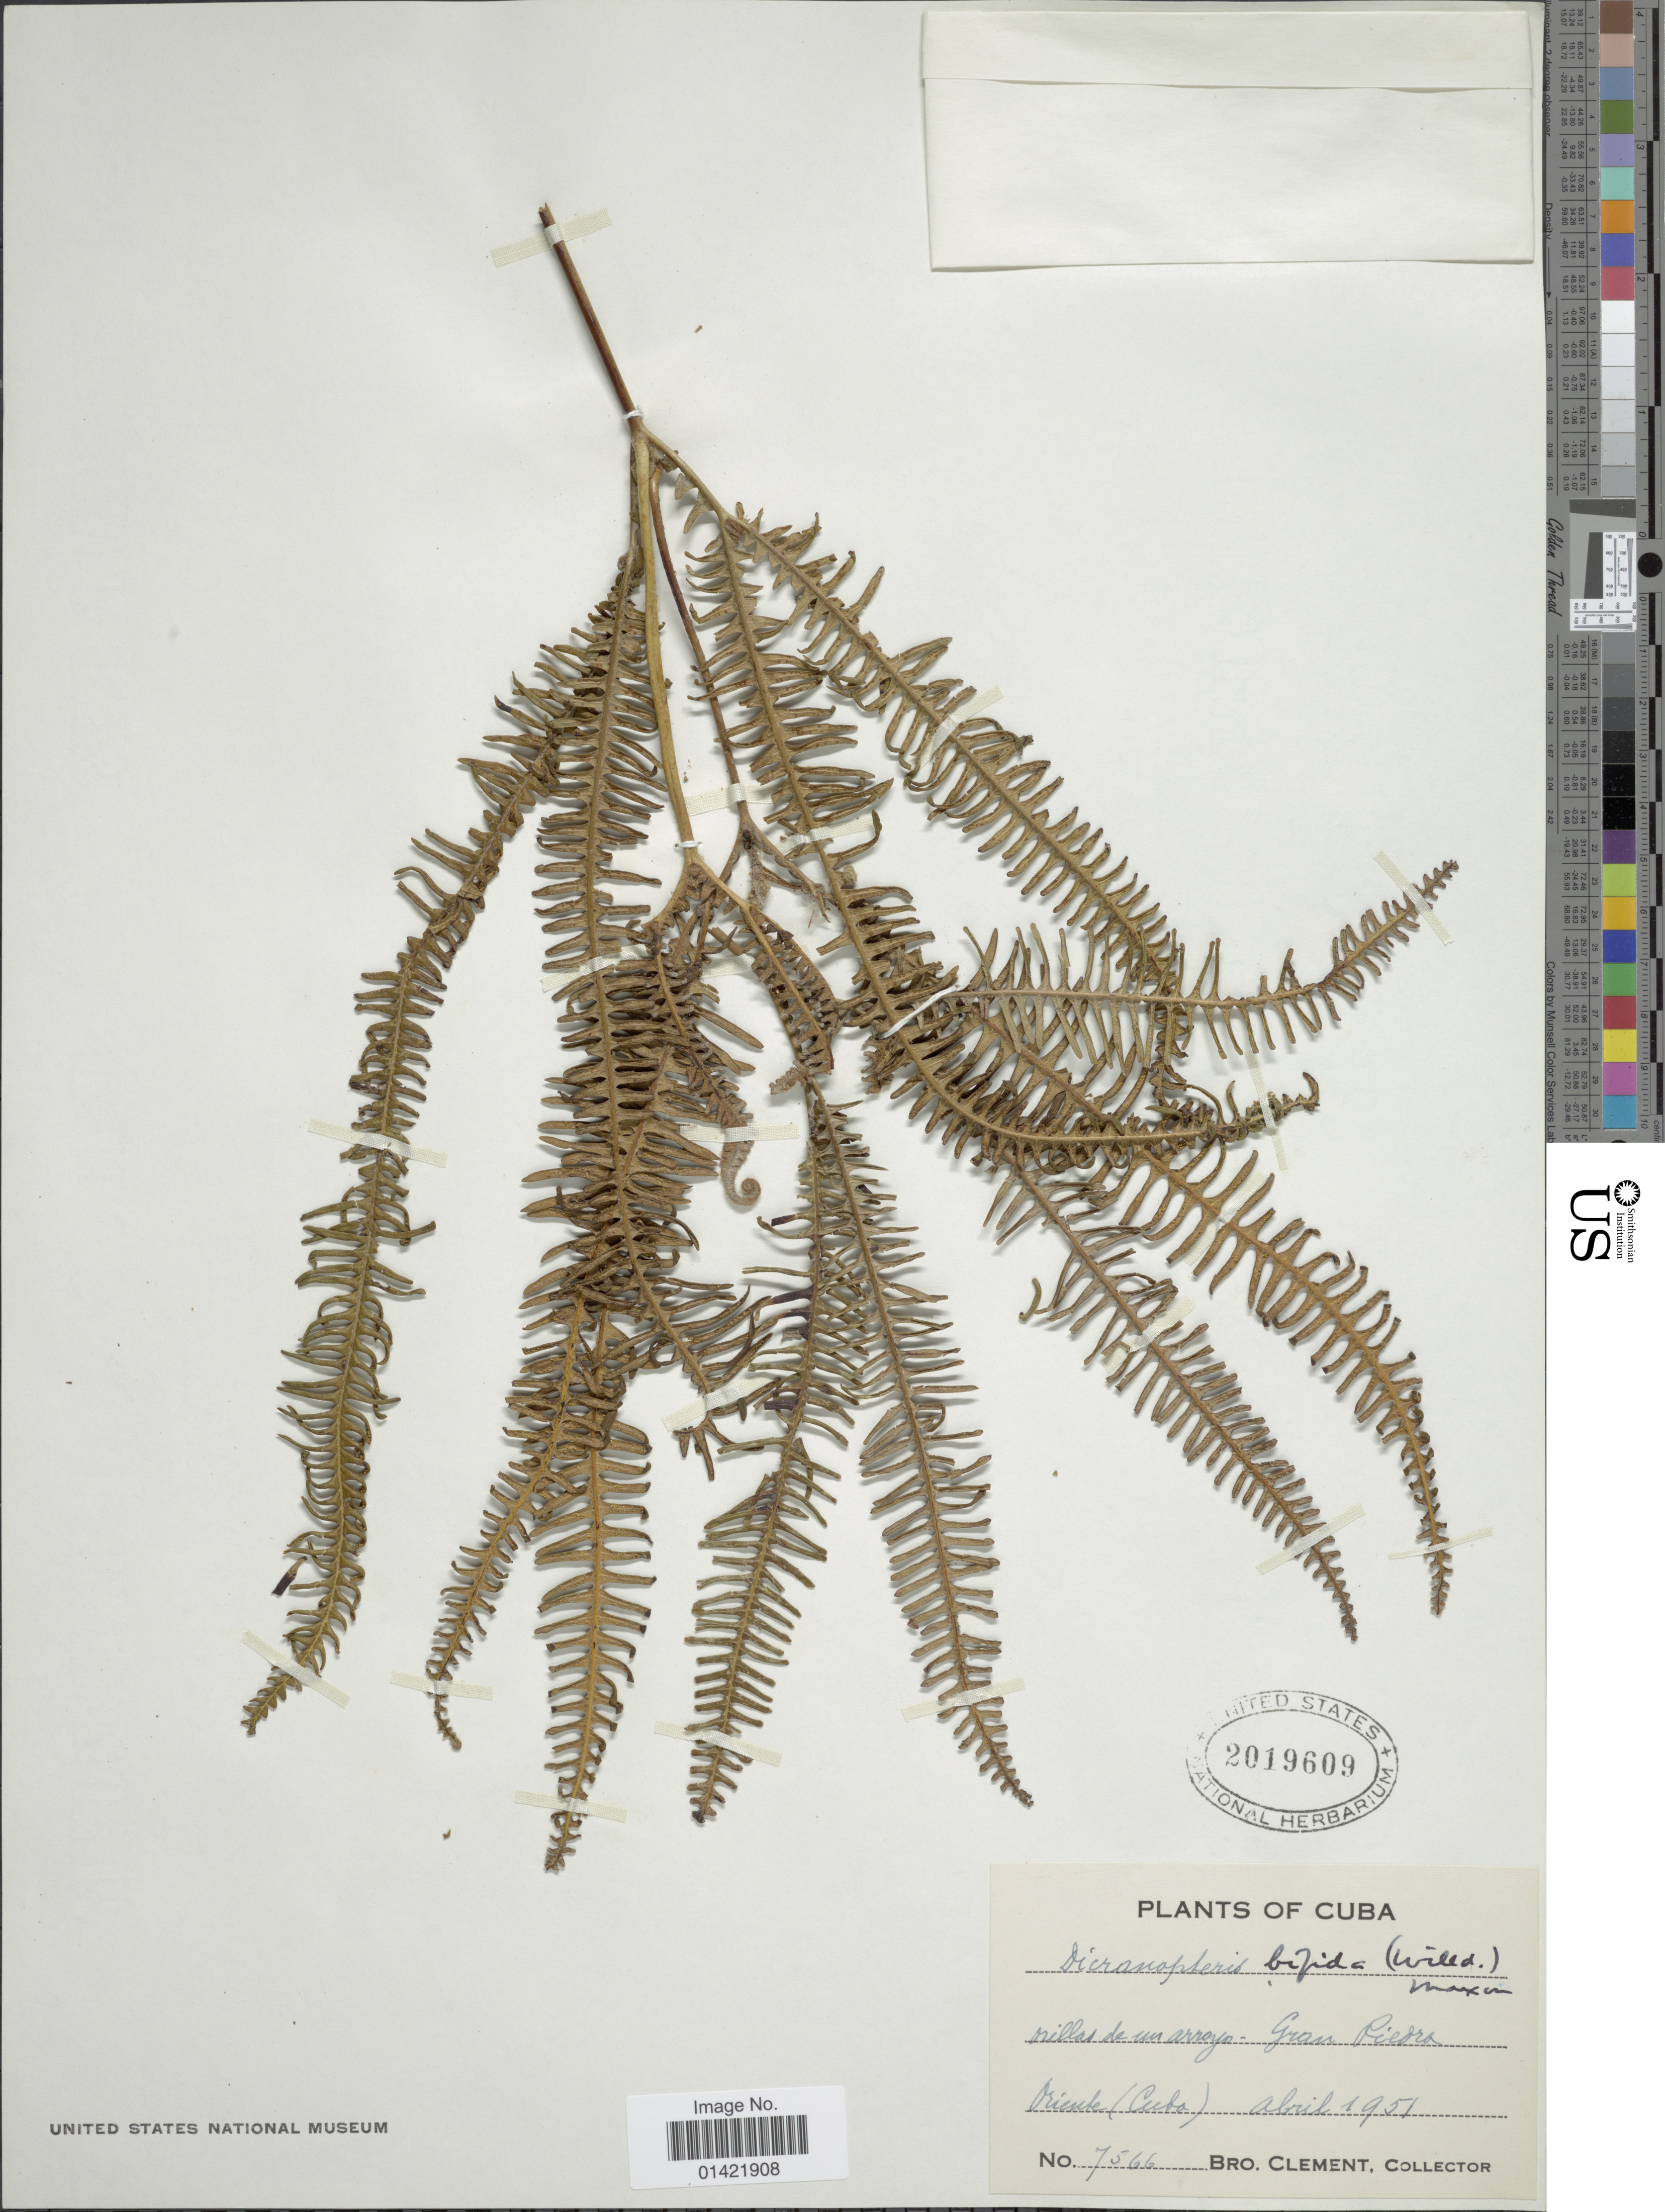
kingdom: Plantae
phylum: Tracheophyta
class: Polypodiopsida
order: Gleicheniales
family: Gleicheniaceae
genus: Sticherus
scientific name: Sticherus bifidus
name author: (Willd.) Ching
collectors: B. Clement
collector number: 7566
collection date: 1951-04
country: Cuba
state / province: Oriente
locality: Villas de un arroya. Gran Piedra.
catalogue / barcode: US 2019609